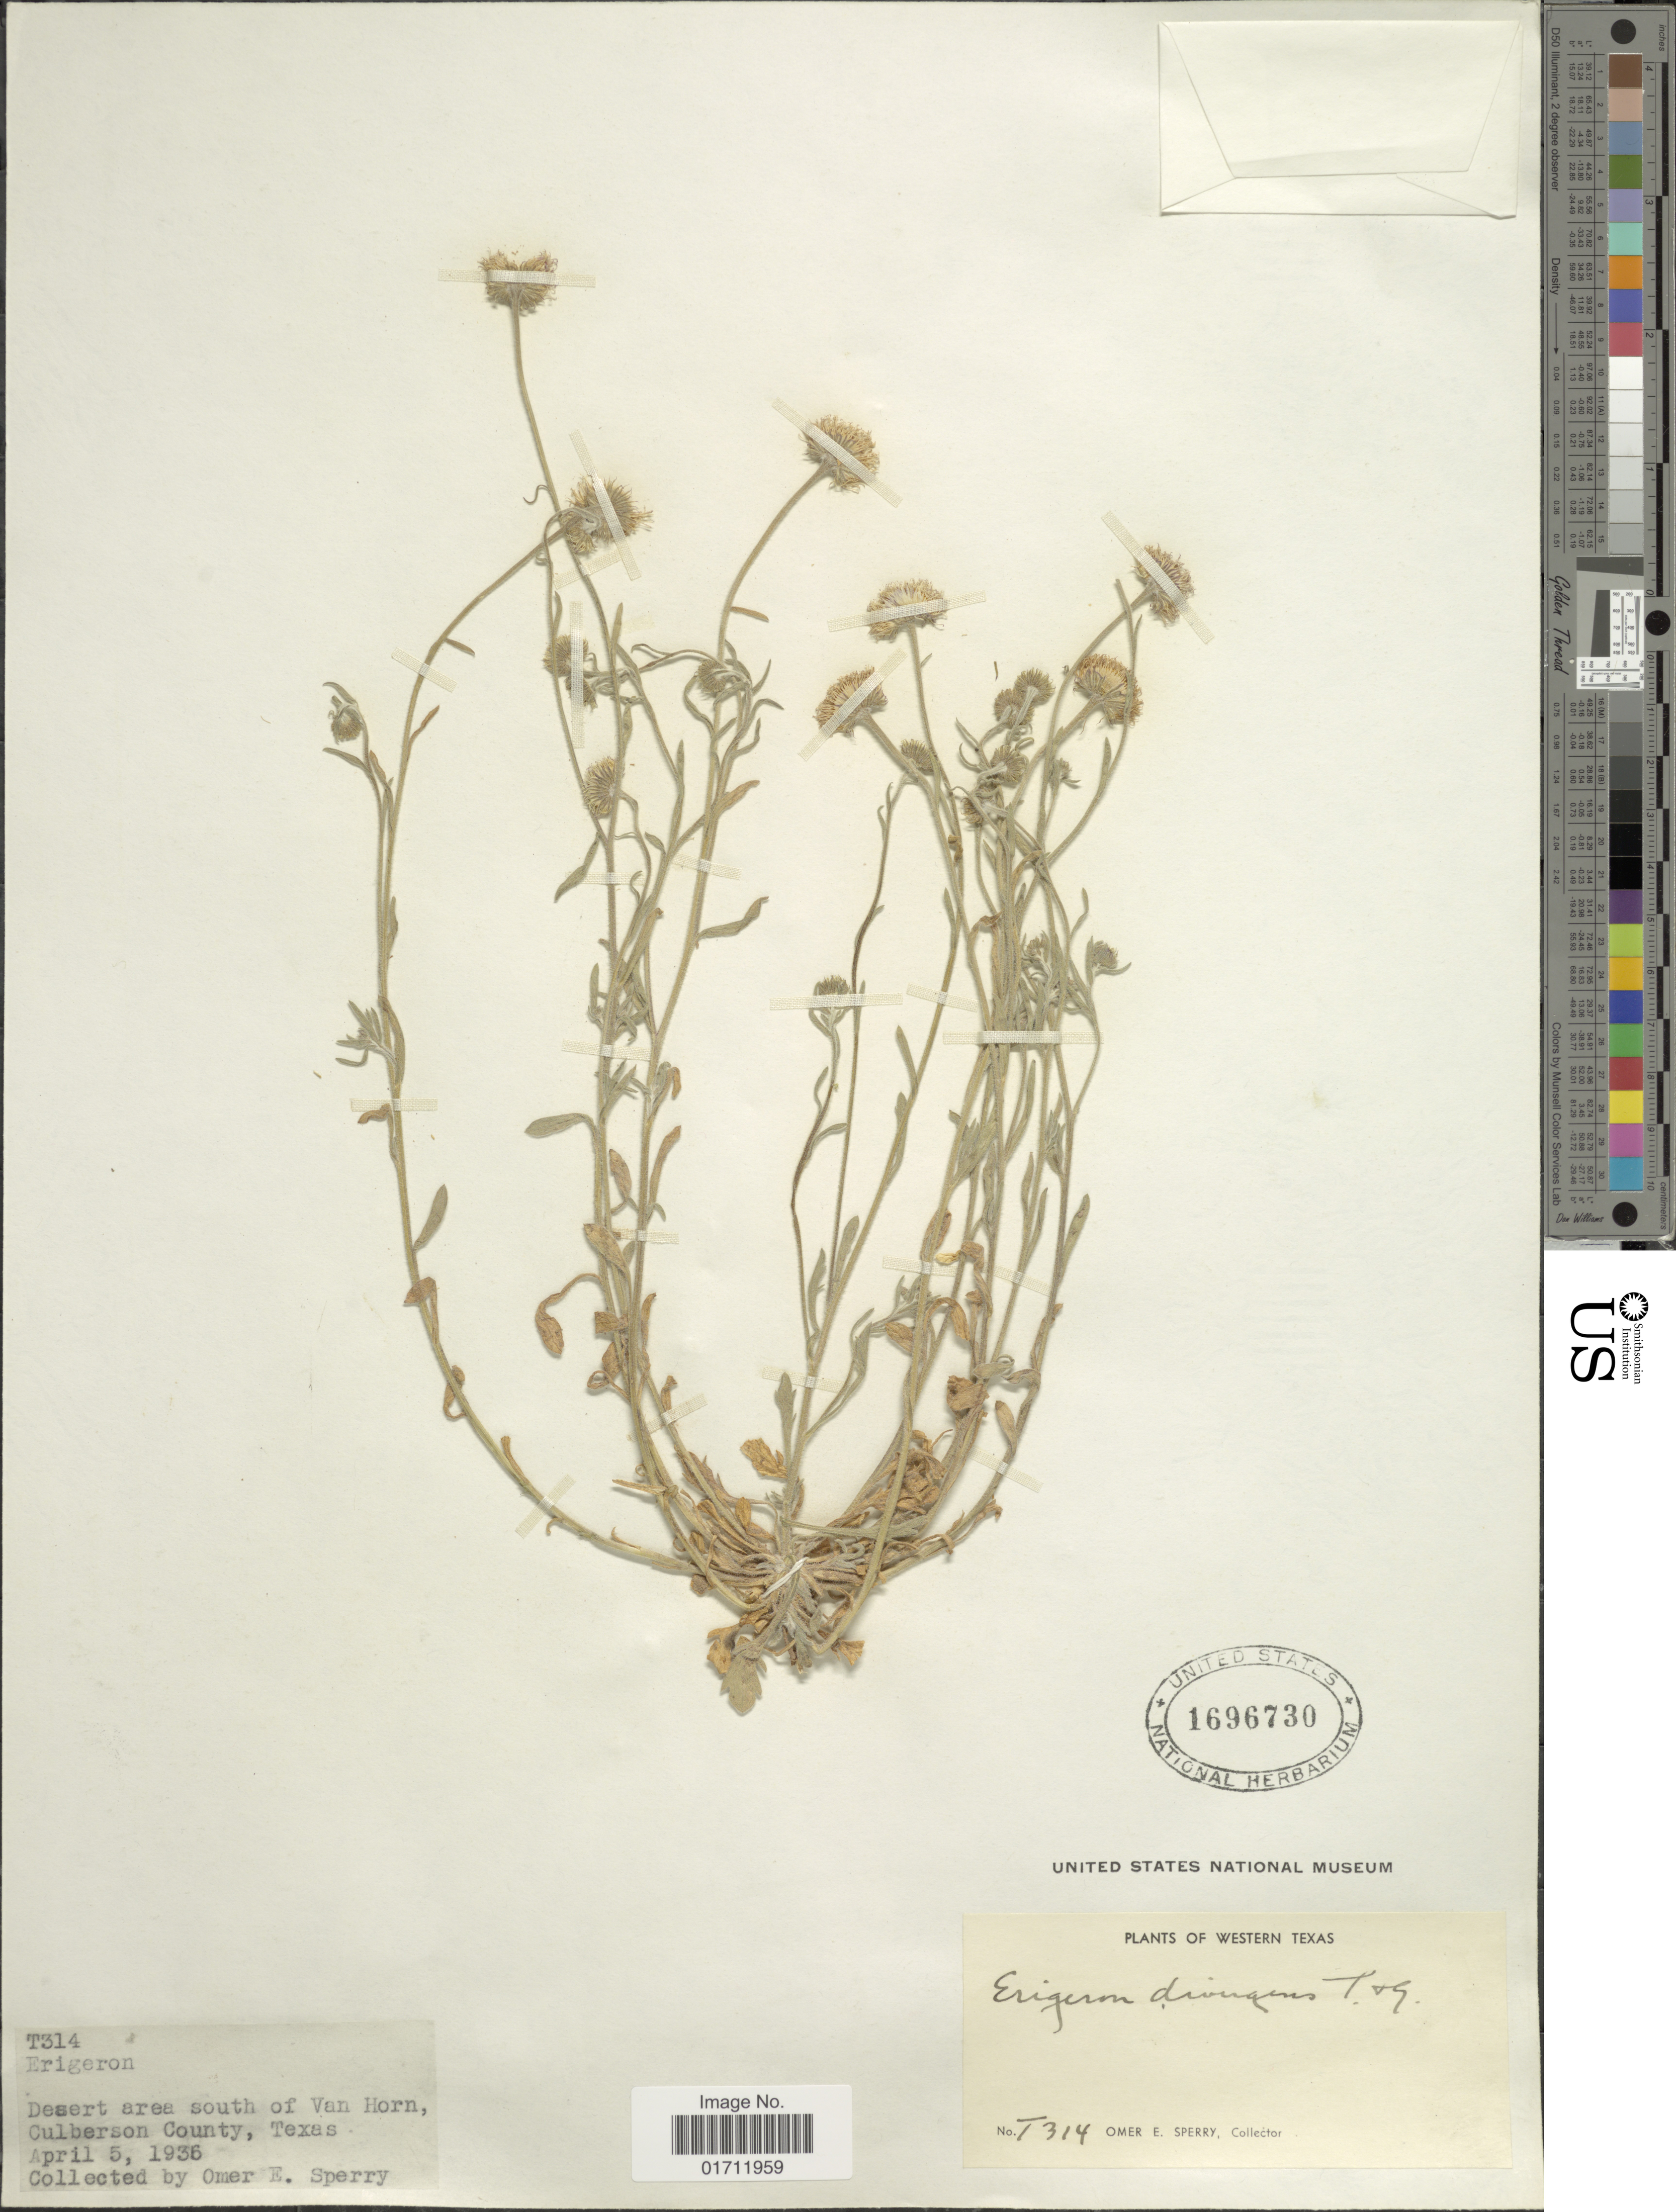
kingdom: Plantae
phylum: Tracheophyta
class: Magnoliopsida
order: Asterales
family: Asteraceae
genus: Erigeron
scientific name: Erigeron divergens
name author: Torr. & A. Gray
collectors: O. E. Sperry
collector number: T314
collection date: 1936-04-05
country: United States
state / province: Texas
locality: Desert area south of Van Horn, Culberson County, Western Texas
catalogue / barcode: US 1696730